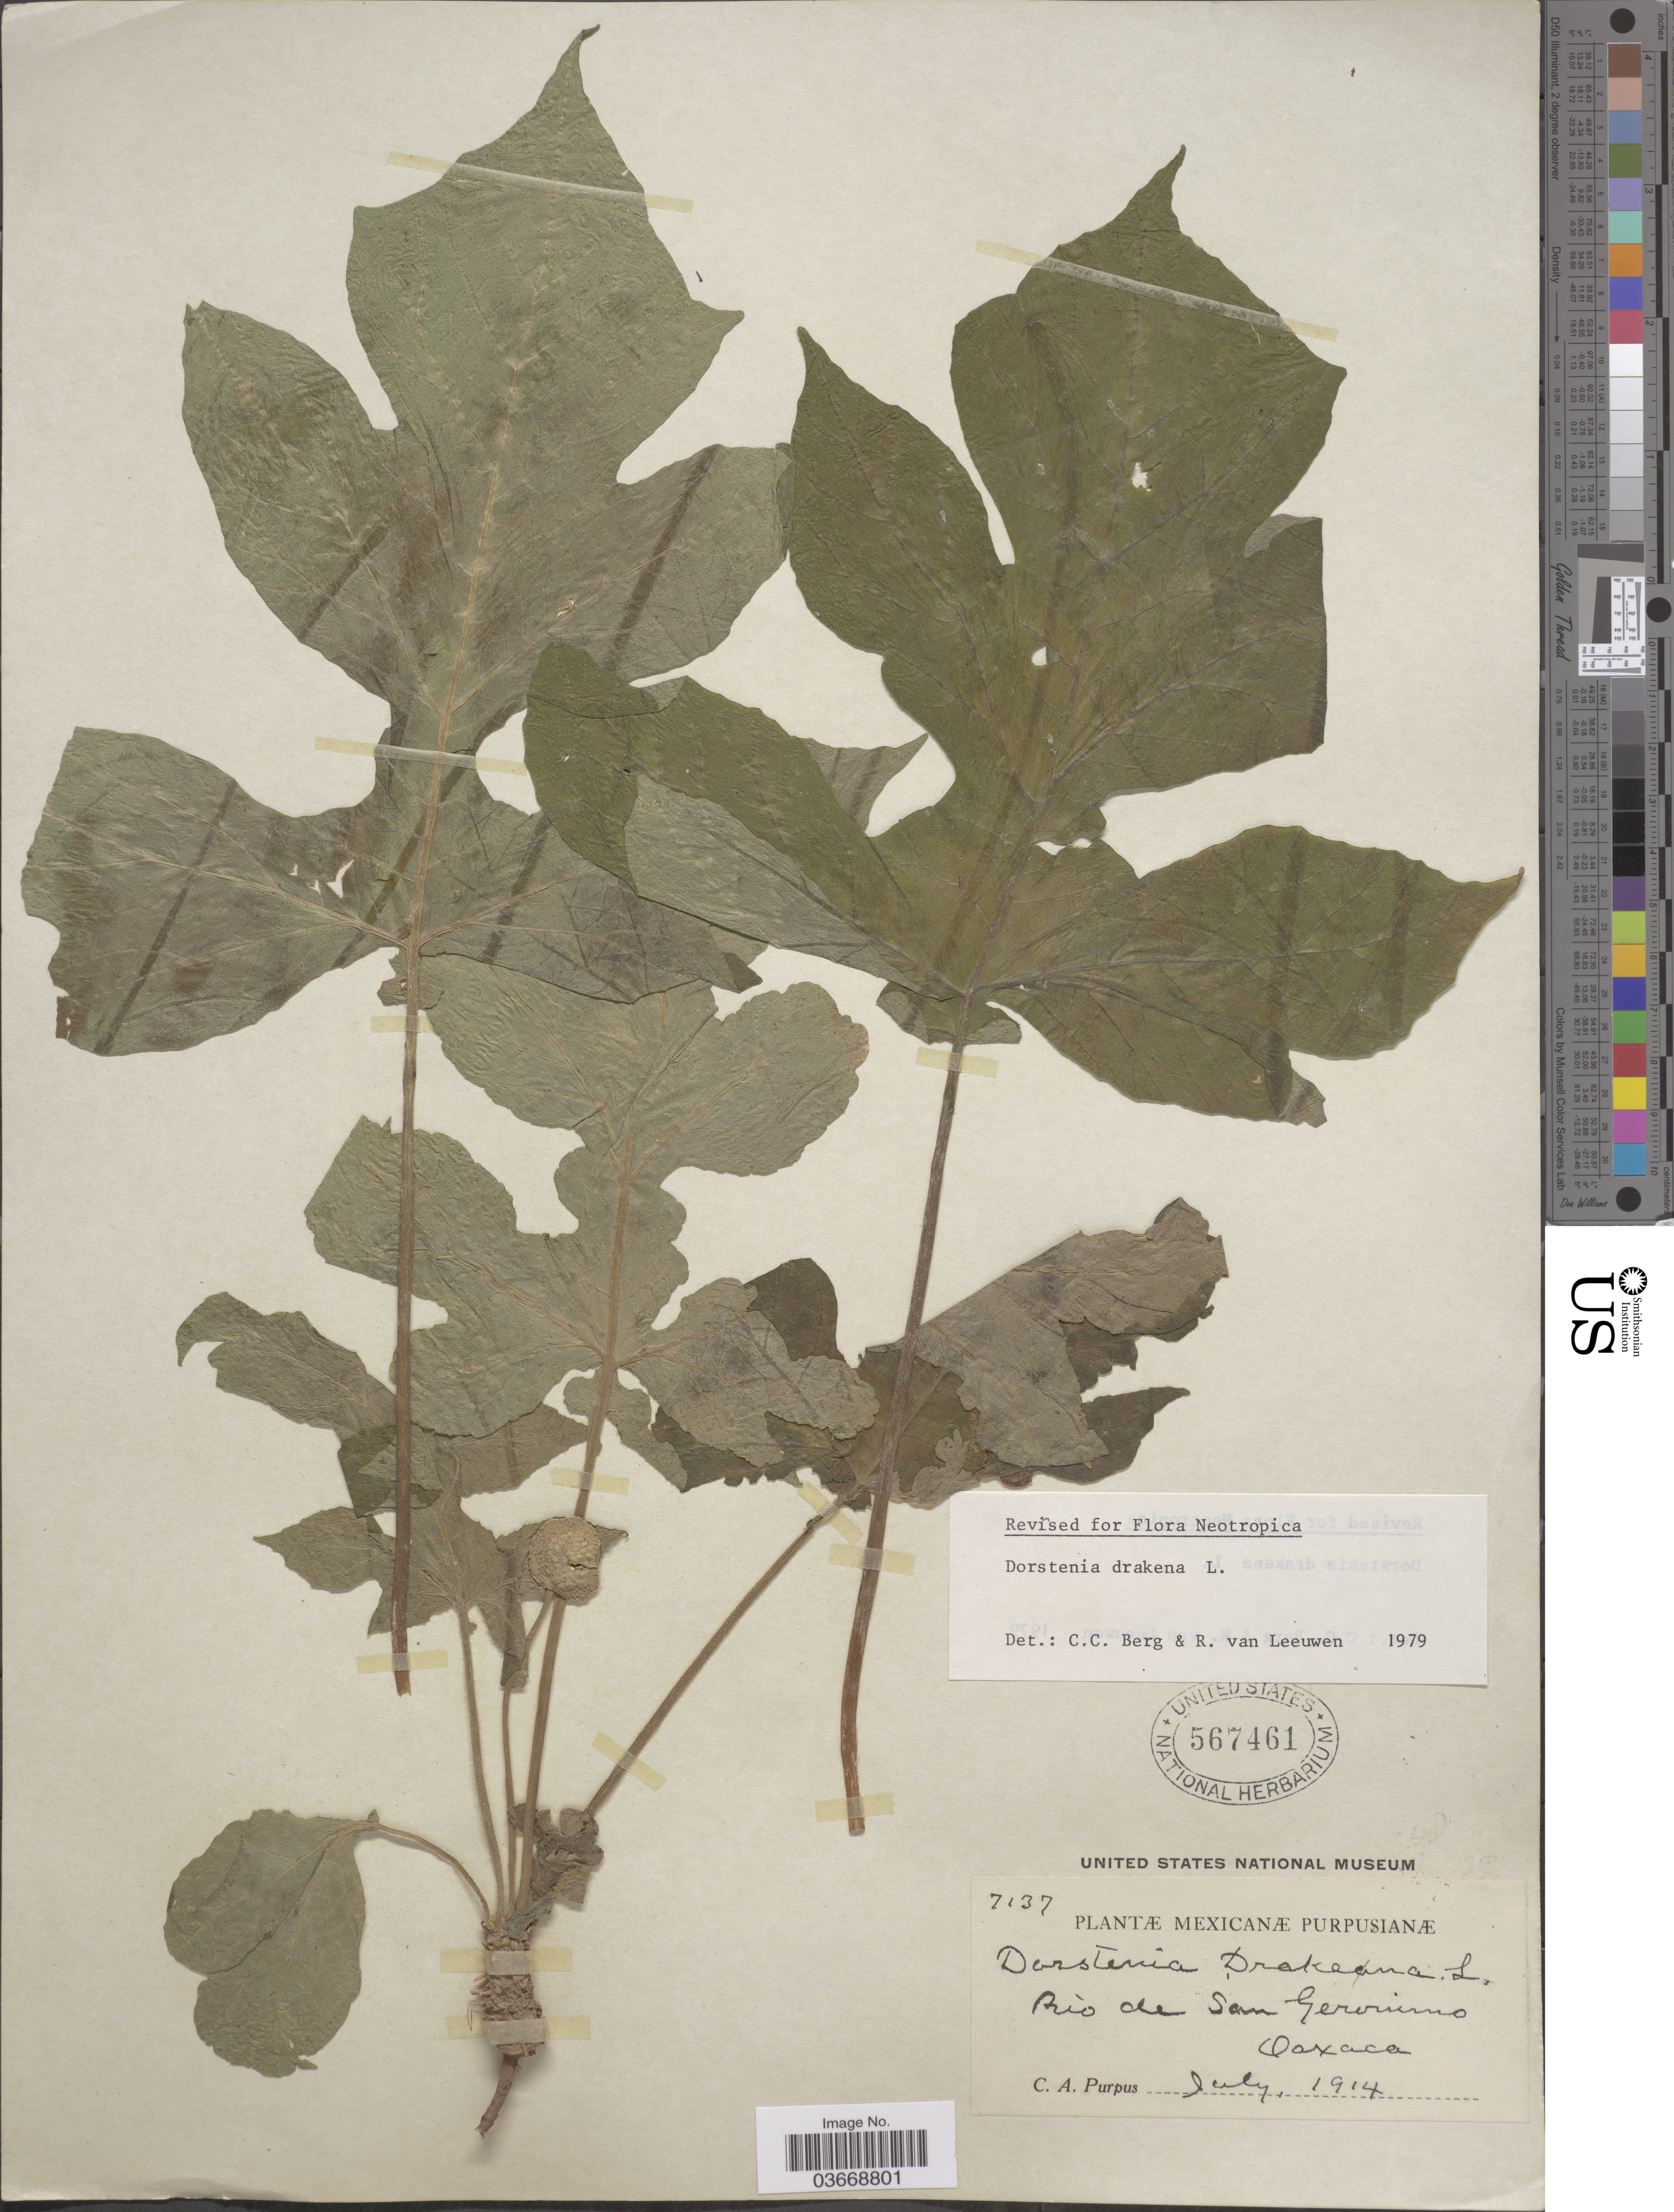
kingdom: Plantae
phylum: Tracheophyta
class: Magnoliopsida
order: Rosales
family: Moraceae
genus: Dorstenia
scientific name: Dorstenia drakena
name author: L.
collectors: C. A. Purpus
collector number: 7137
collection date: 1914-07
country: Mexico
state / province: Oaxaca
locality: Rio de San Geronimo.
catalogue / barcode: US 567461